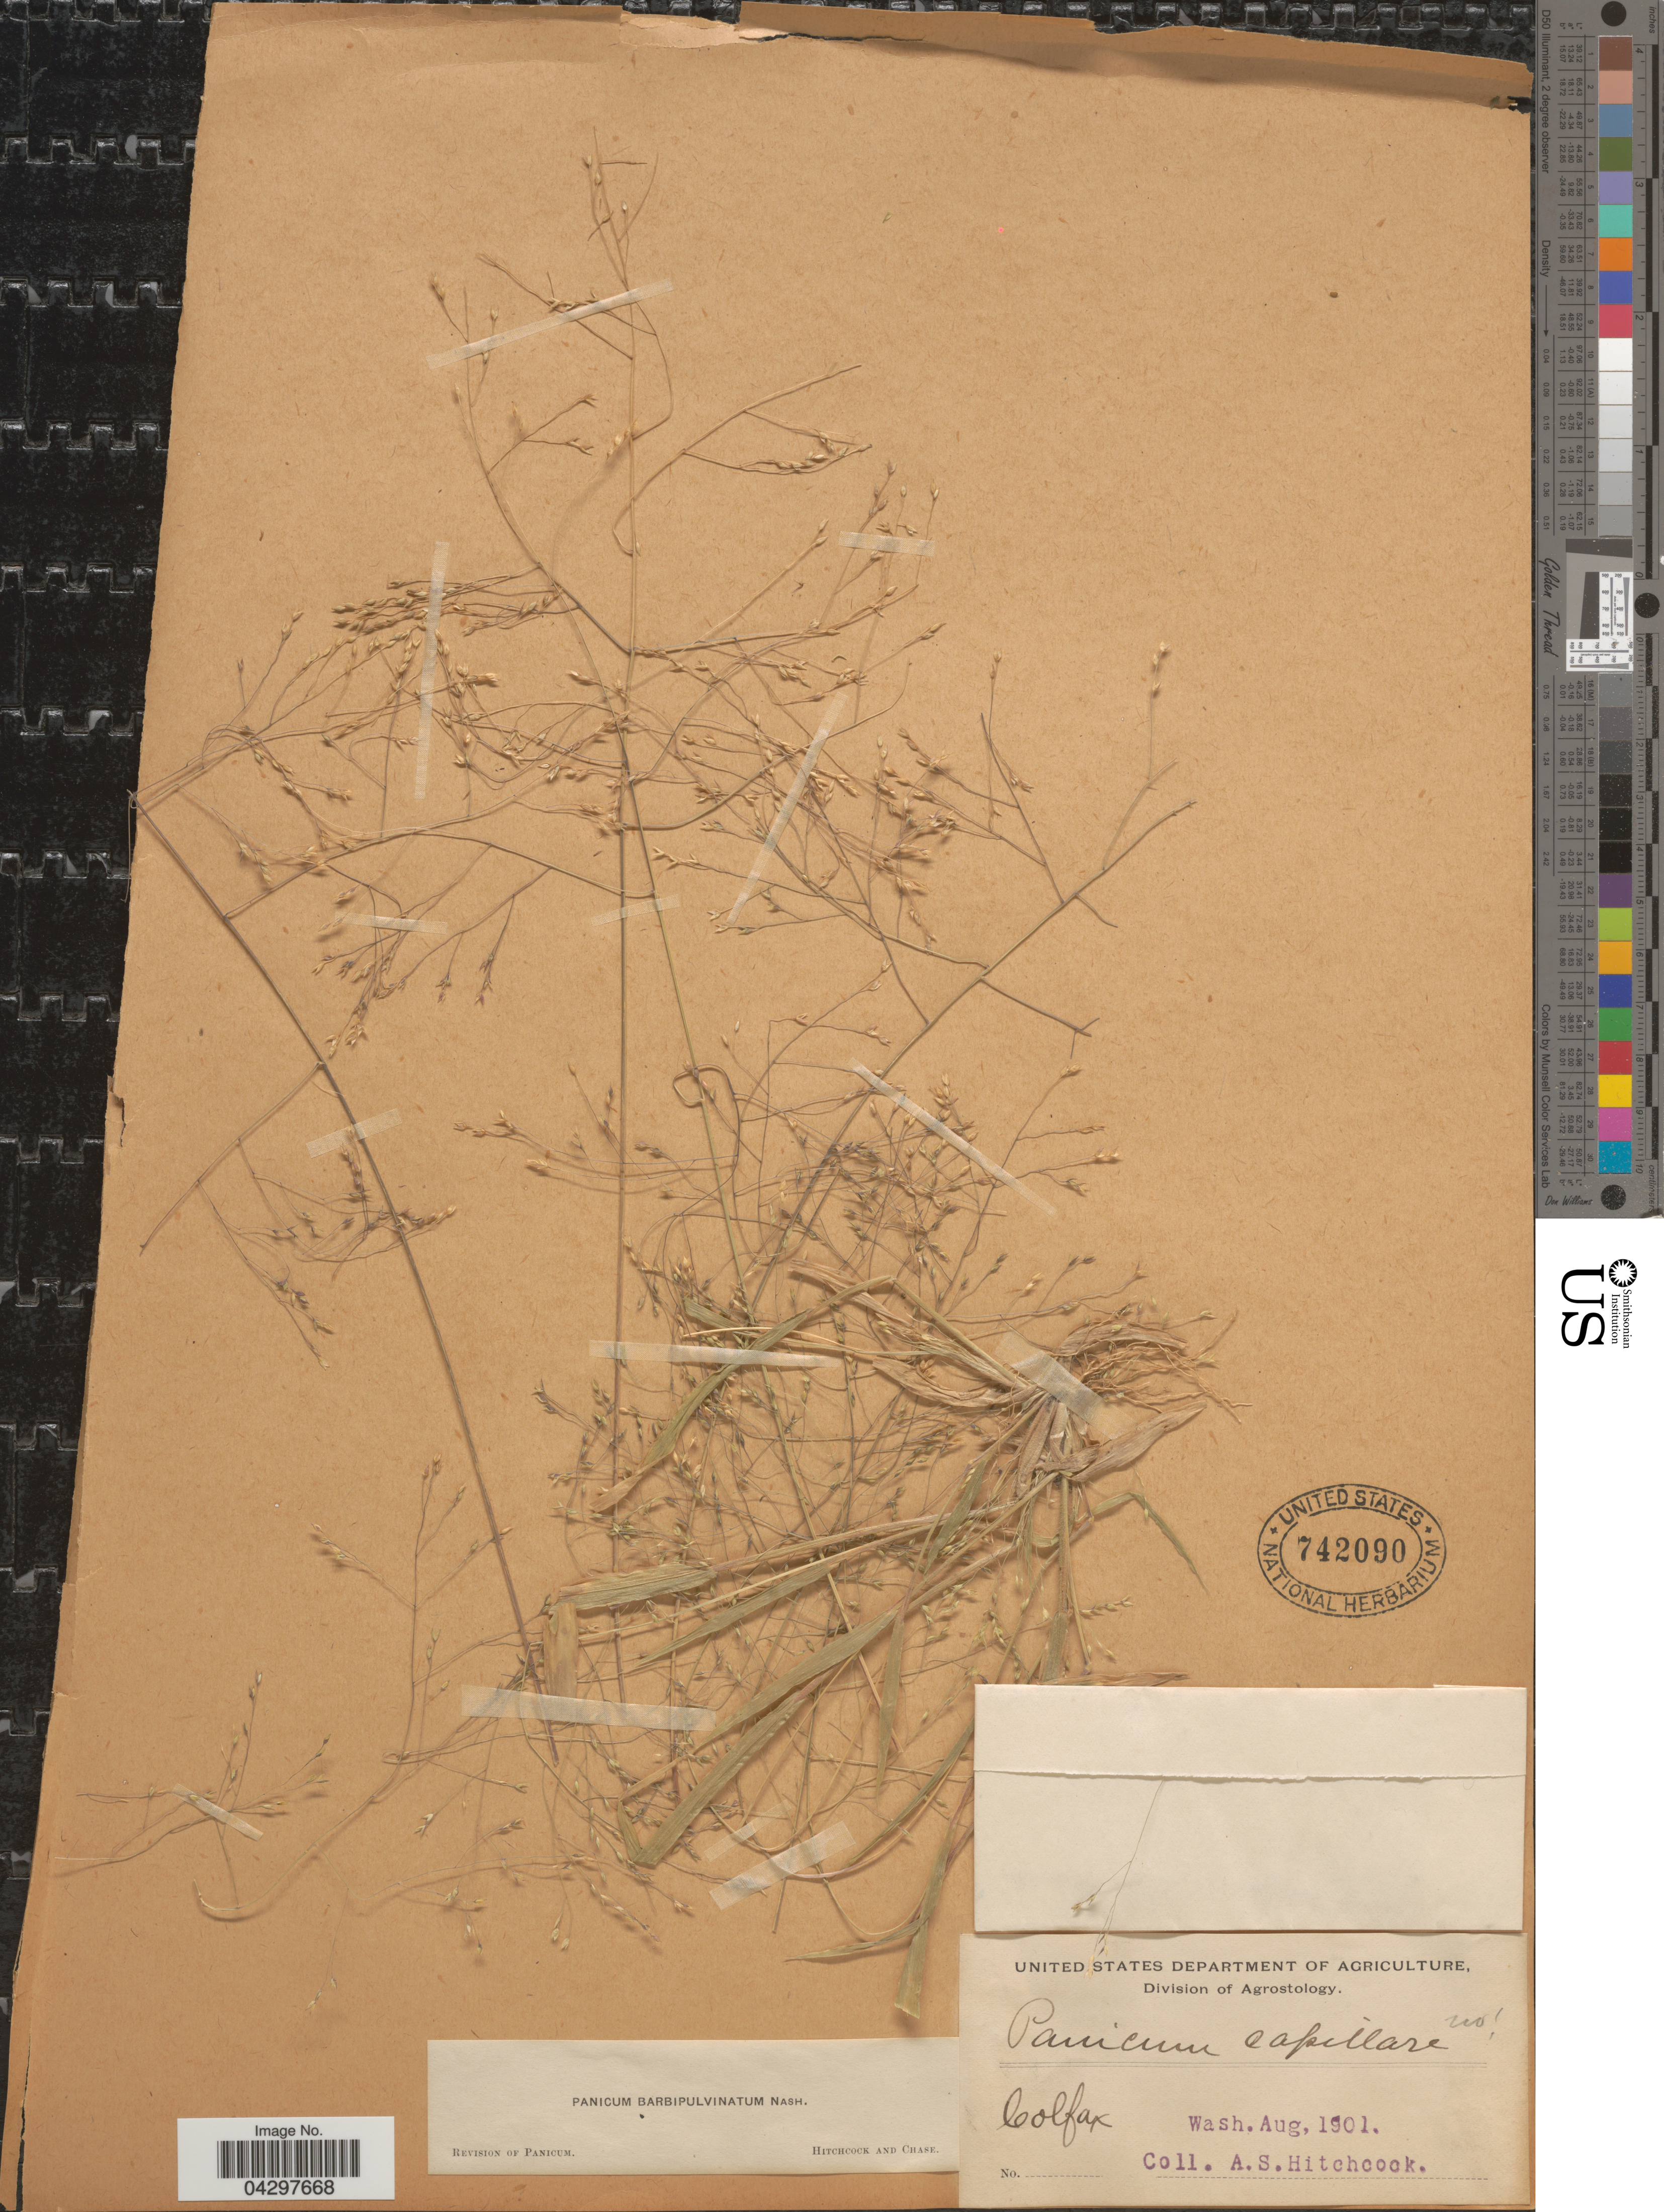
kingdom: Plantae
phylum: Tracheophyta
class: Liliopsida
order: Poales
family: Poaceae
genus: Panicum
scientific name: Panicum capillare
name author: L.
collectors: A. S. Hitchcock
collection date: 1901-08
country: United States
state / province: Washington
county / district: Whitman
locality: Colfax.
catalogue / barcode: US 742090